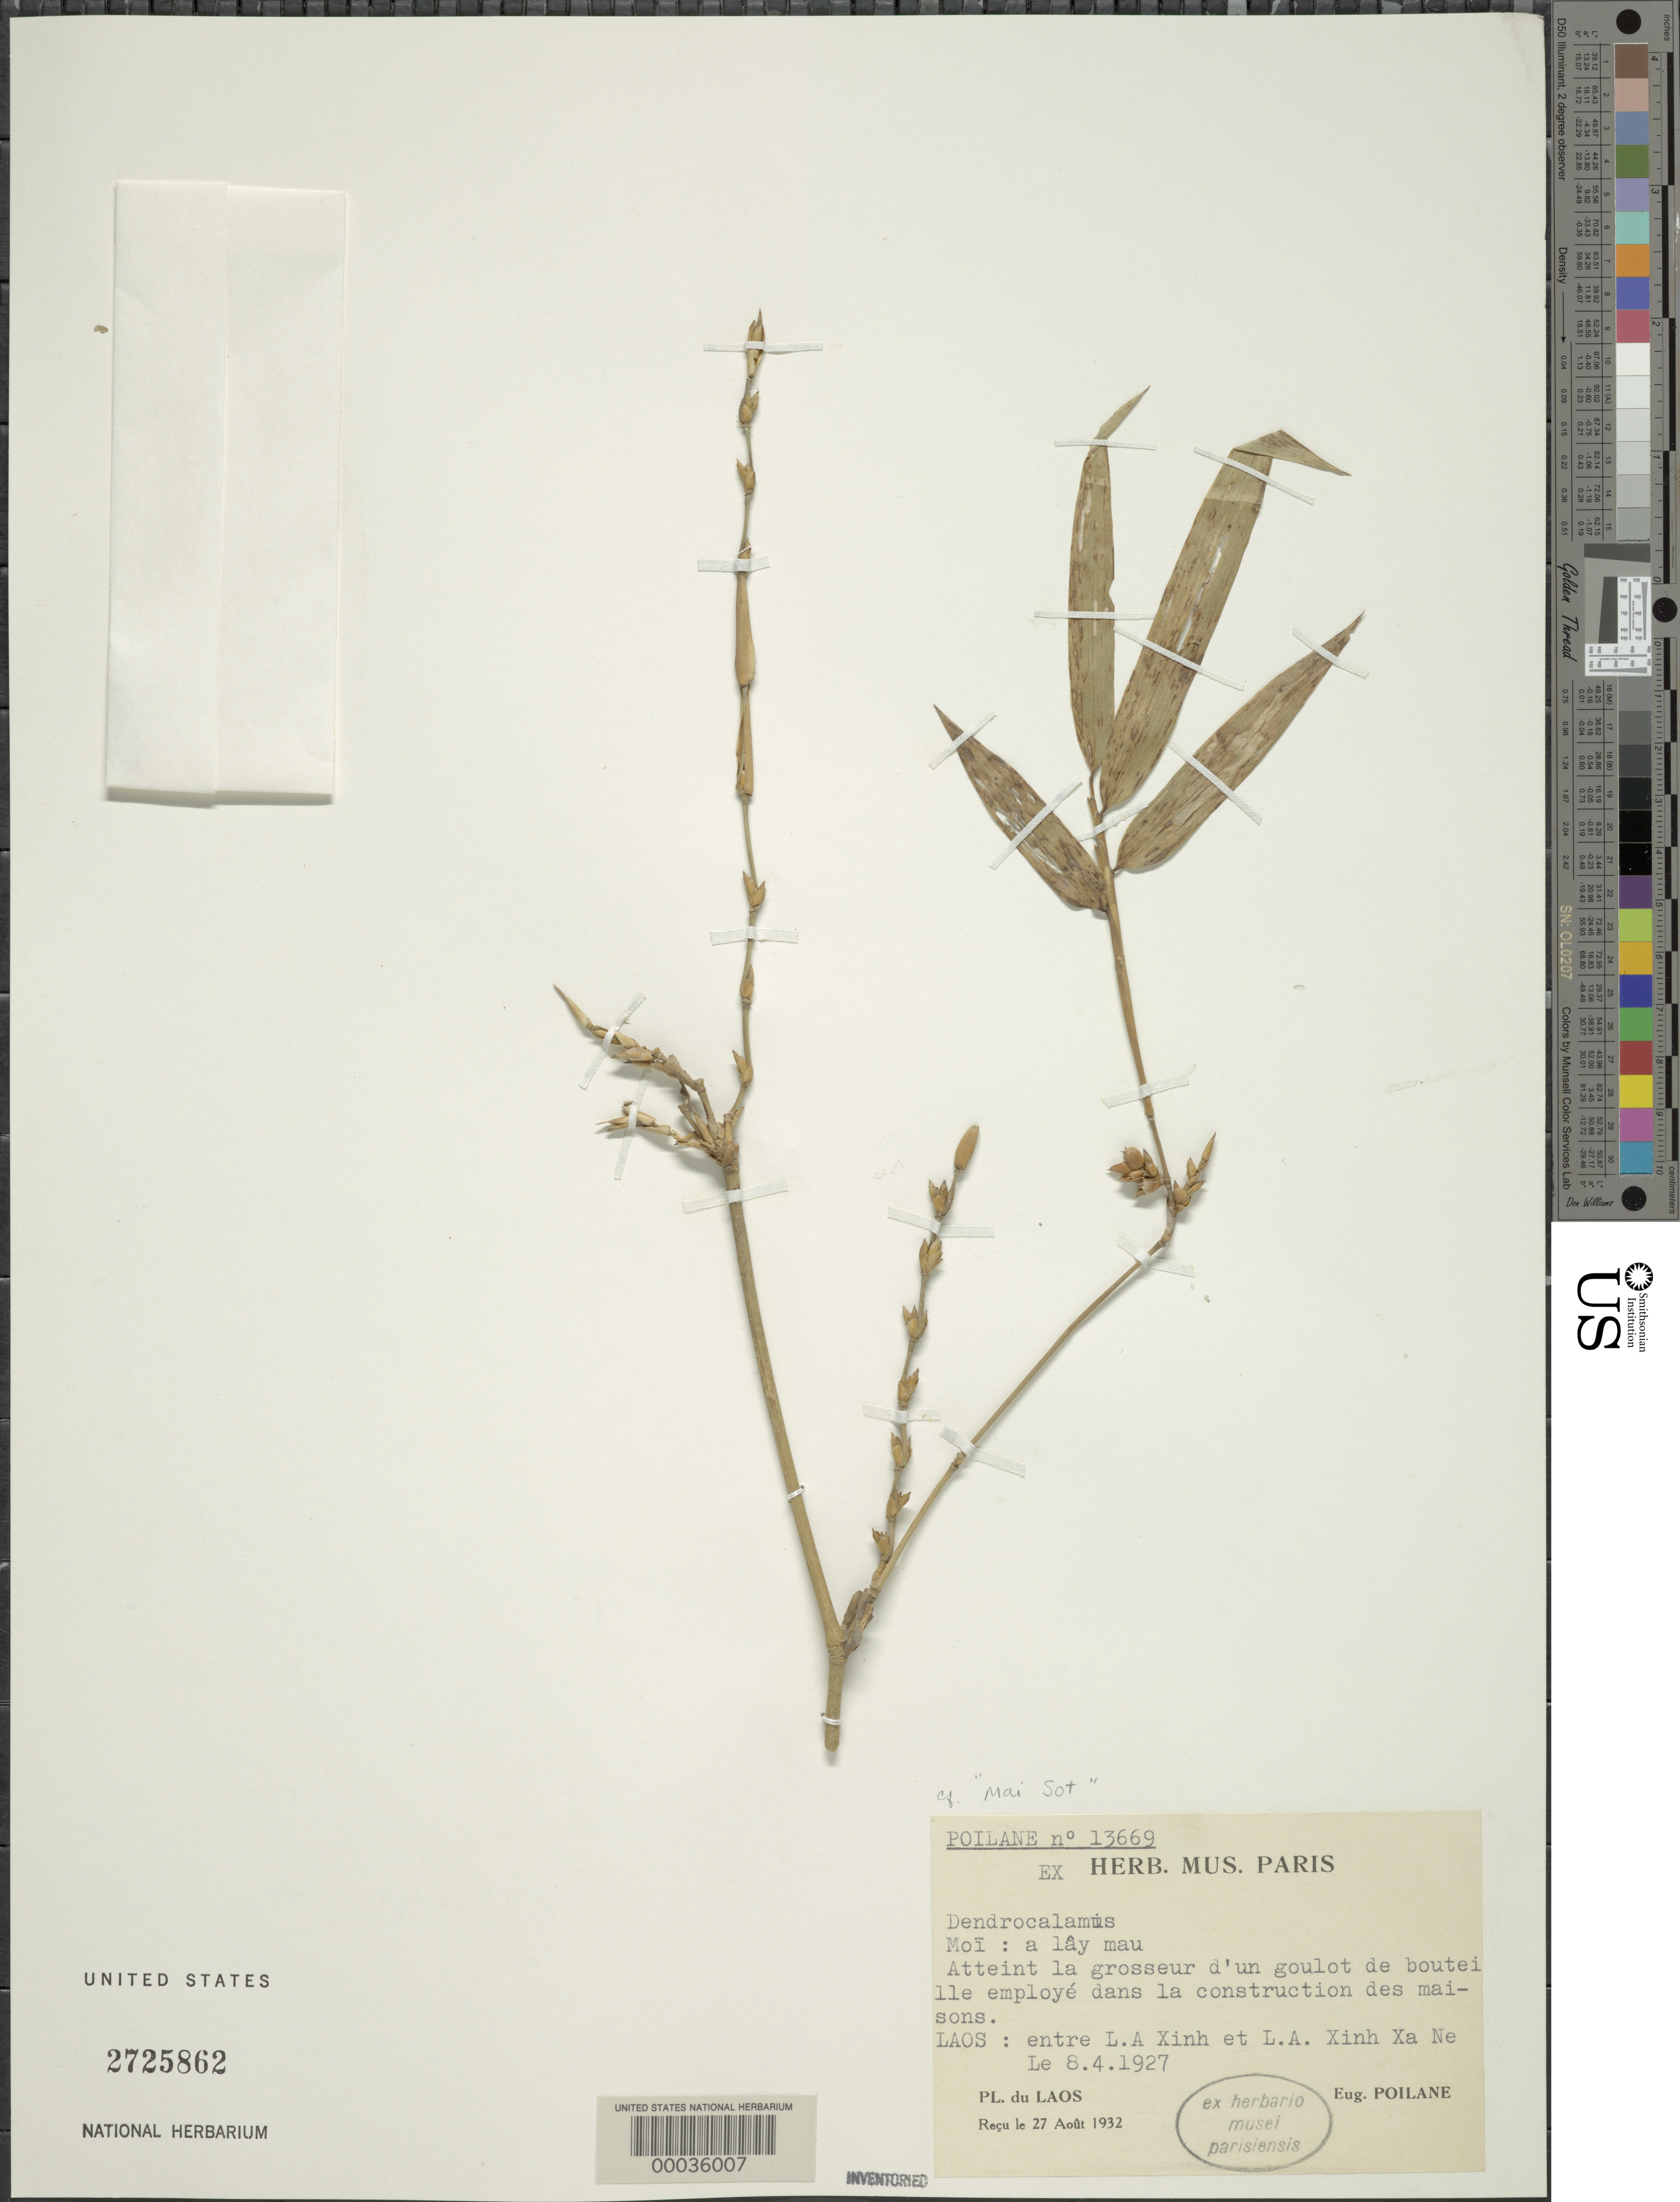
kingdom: Plantae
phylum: Tracheophyta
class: Liliopsida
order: Poales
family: Poaceae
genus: Dendrocalamus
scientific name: Dendrocalamus sp.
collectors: -. Poilane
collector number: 13669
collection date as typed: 04 Aug 1927 or 08 Apr 1927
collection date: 1927-04-08 or 1927-08-04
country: Laos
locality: Xinh xa ne, between l. a xinh and l. a. xinh xane.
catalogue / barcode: US 2725862